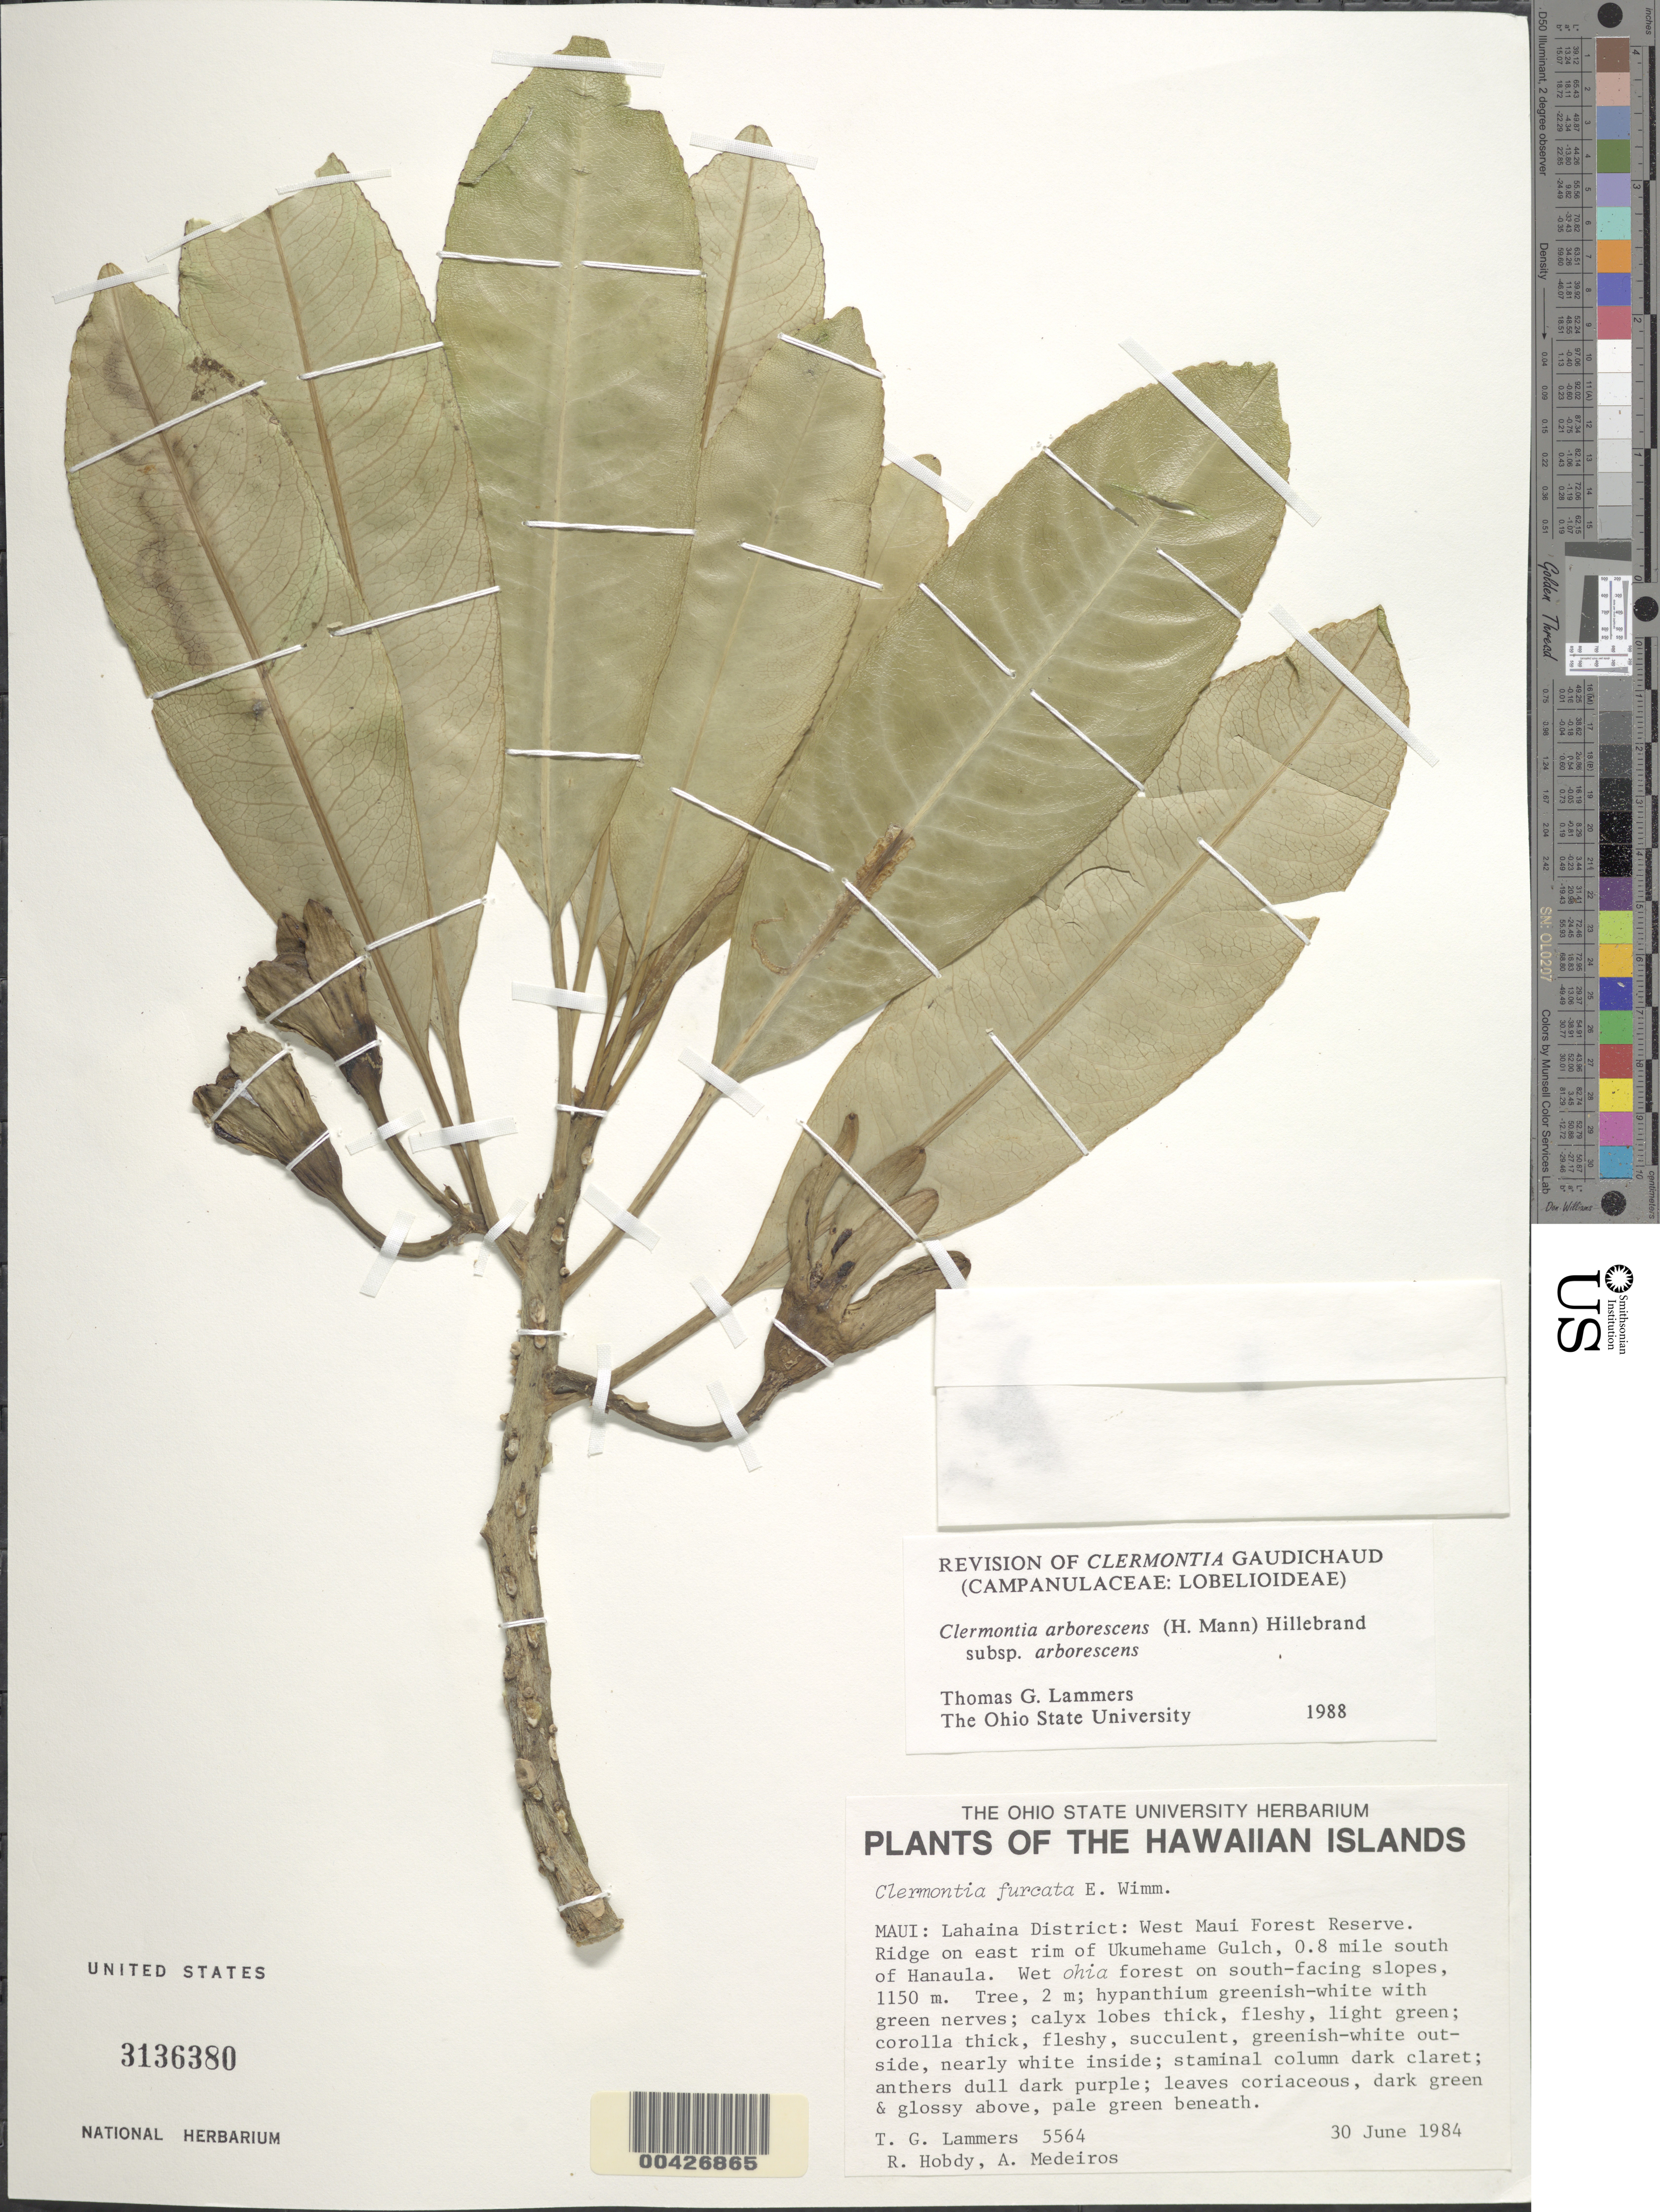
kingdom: Plantae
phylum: Tracheophyta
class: Magnoliopsida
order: Asterales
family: Campanulaceae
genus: Clermontia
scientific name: Clermontia arborescens subsp. arborescens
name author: (H. Mann) Hillebr.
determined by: Lammers, T. G.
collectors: T. G. Lammers, R. Hobdy & A. Medeiros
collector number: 5564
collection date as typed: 30 Jun 1984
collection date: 1984-06-30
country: United States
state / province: Hawaii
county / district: Maui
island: Maui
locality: Lahaina District: West Maui Forest Reserve, ridge on east rim of Ukumehame Gulch, 0.8 mile south of Hanaula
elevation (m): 1150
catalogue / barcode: US 3136380